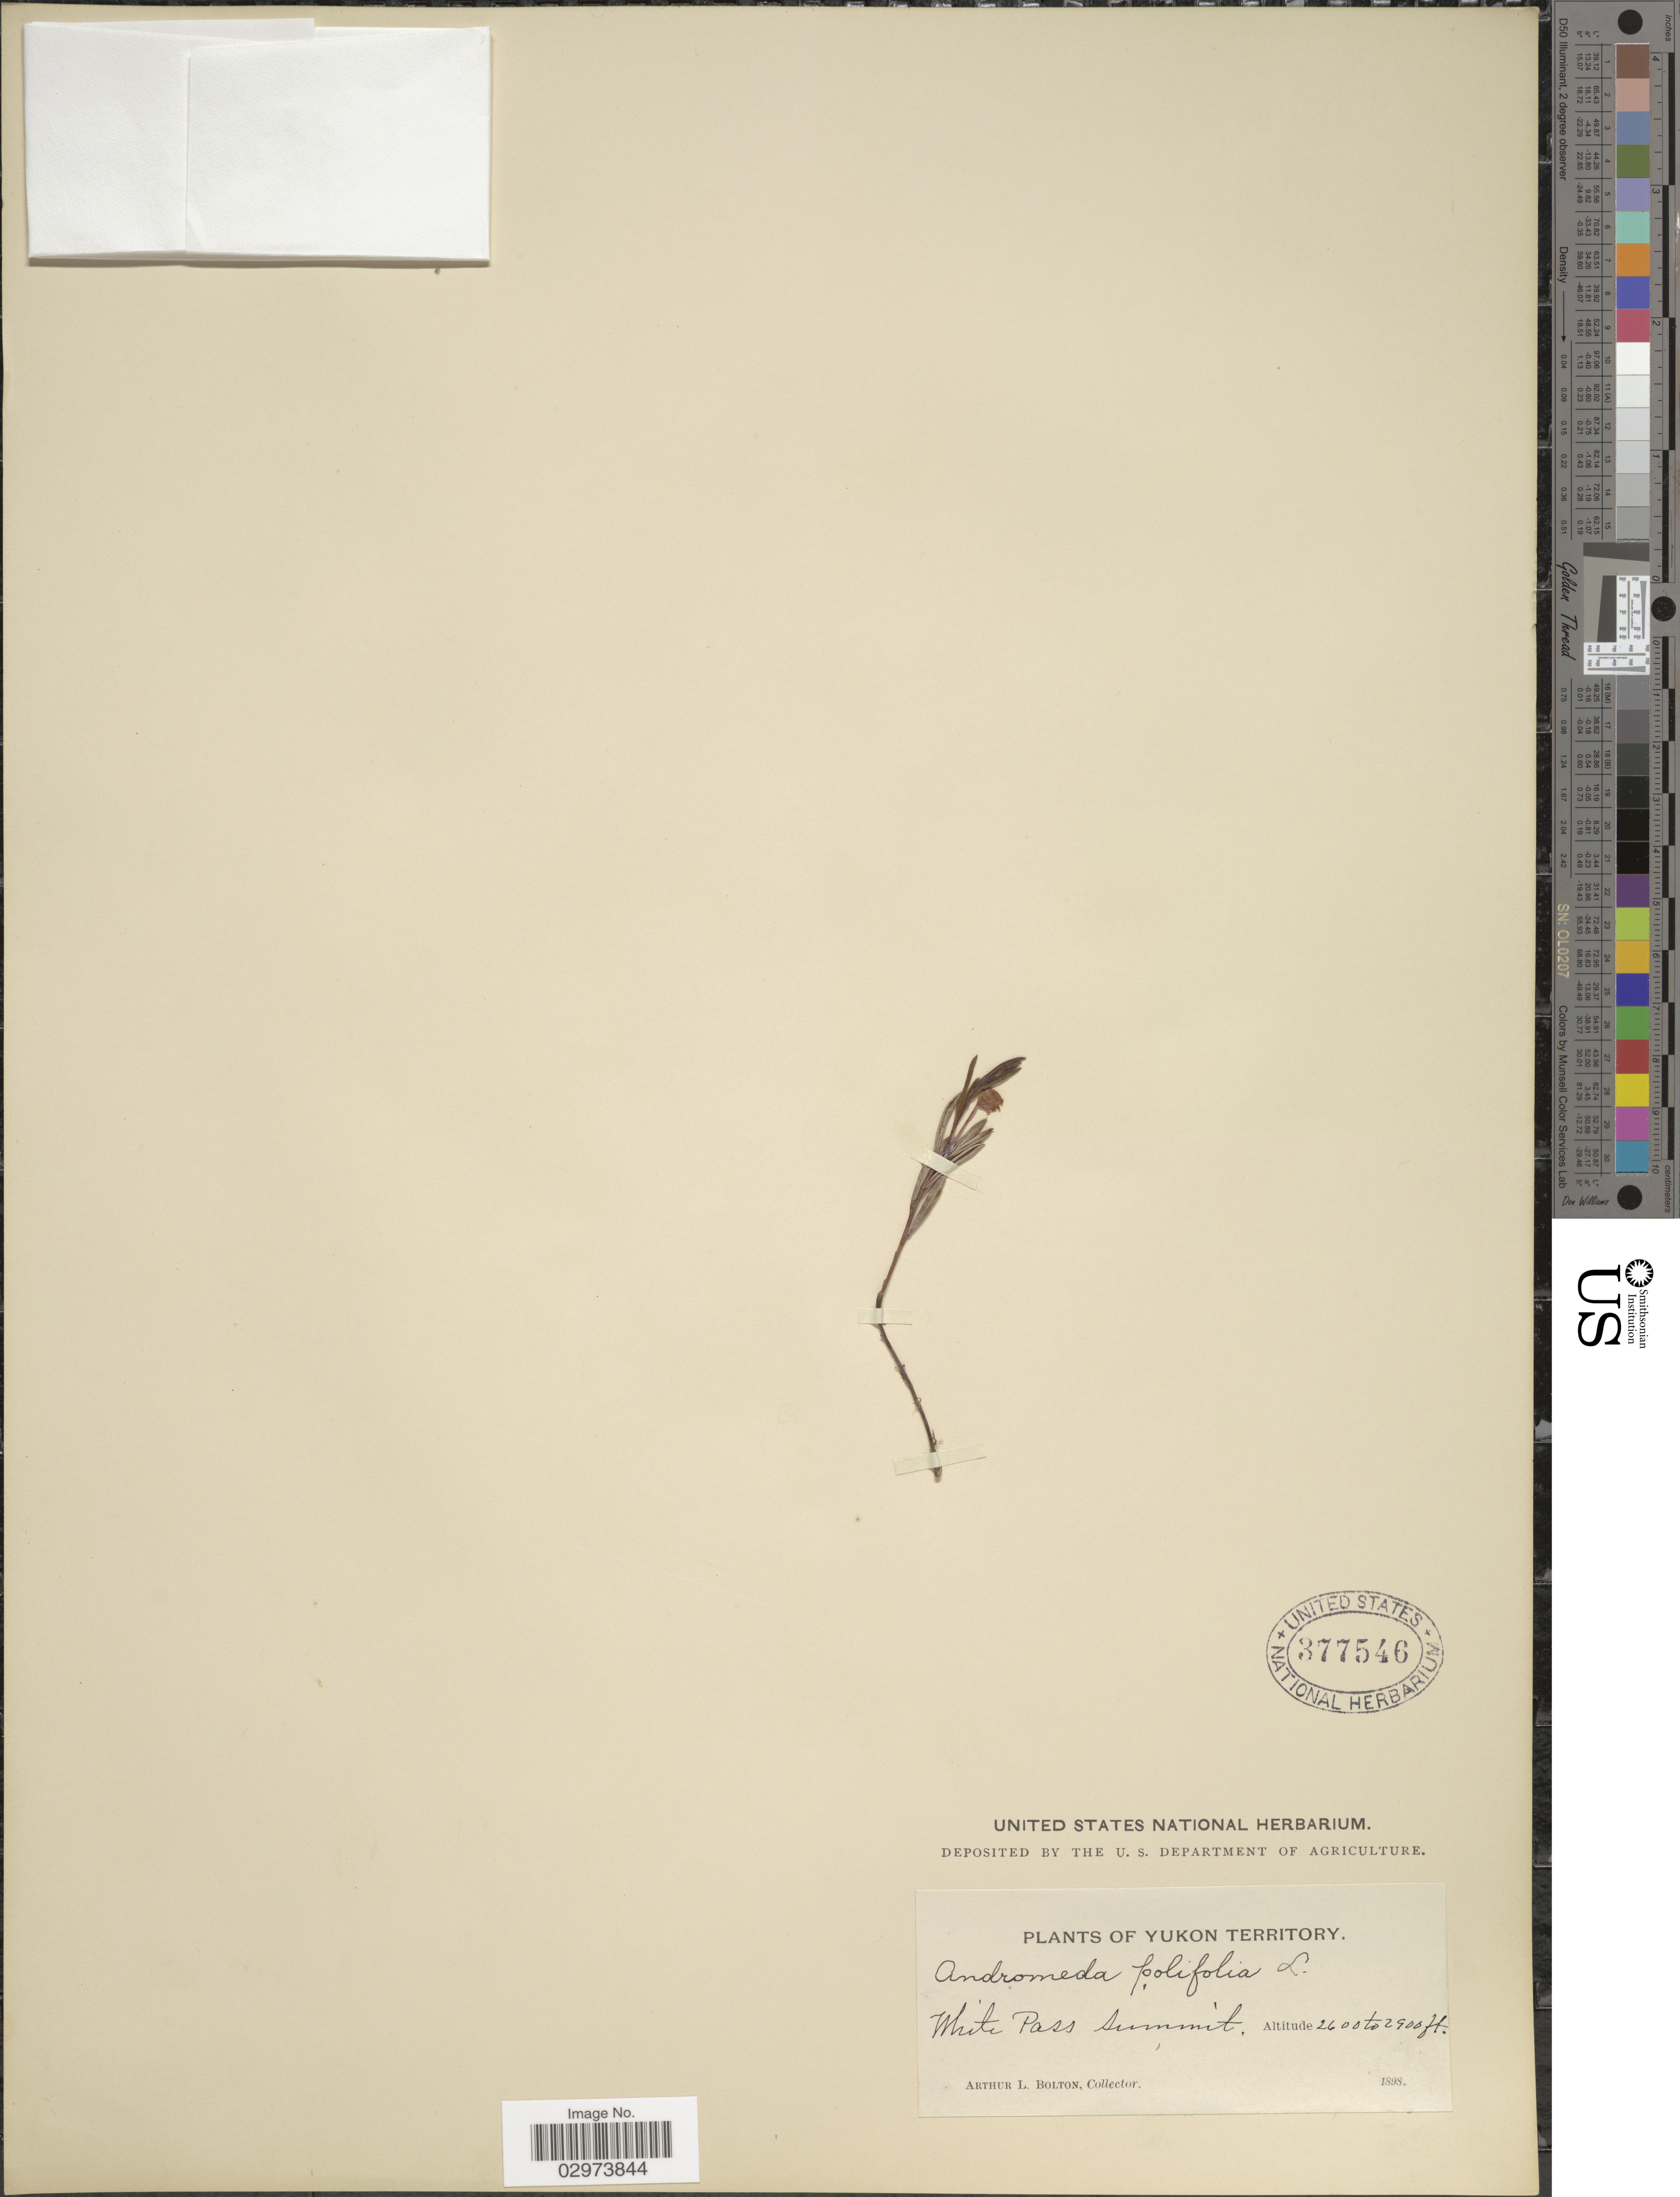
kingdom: Plantae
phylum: Tracheophyta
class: Magnoliopsida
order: Ericales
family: Ericaceae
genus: Andromeda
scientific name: Andromeda polifolia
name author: L.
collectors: A. Bolton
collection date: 1898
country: Canada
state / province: Yukon Territory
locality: White Pass Summit.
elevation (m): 792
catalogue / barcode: US 377546